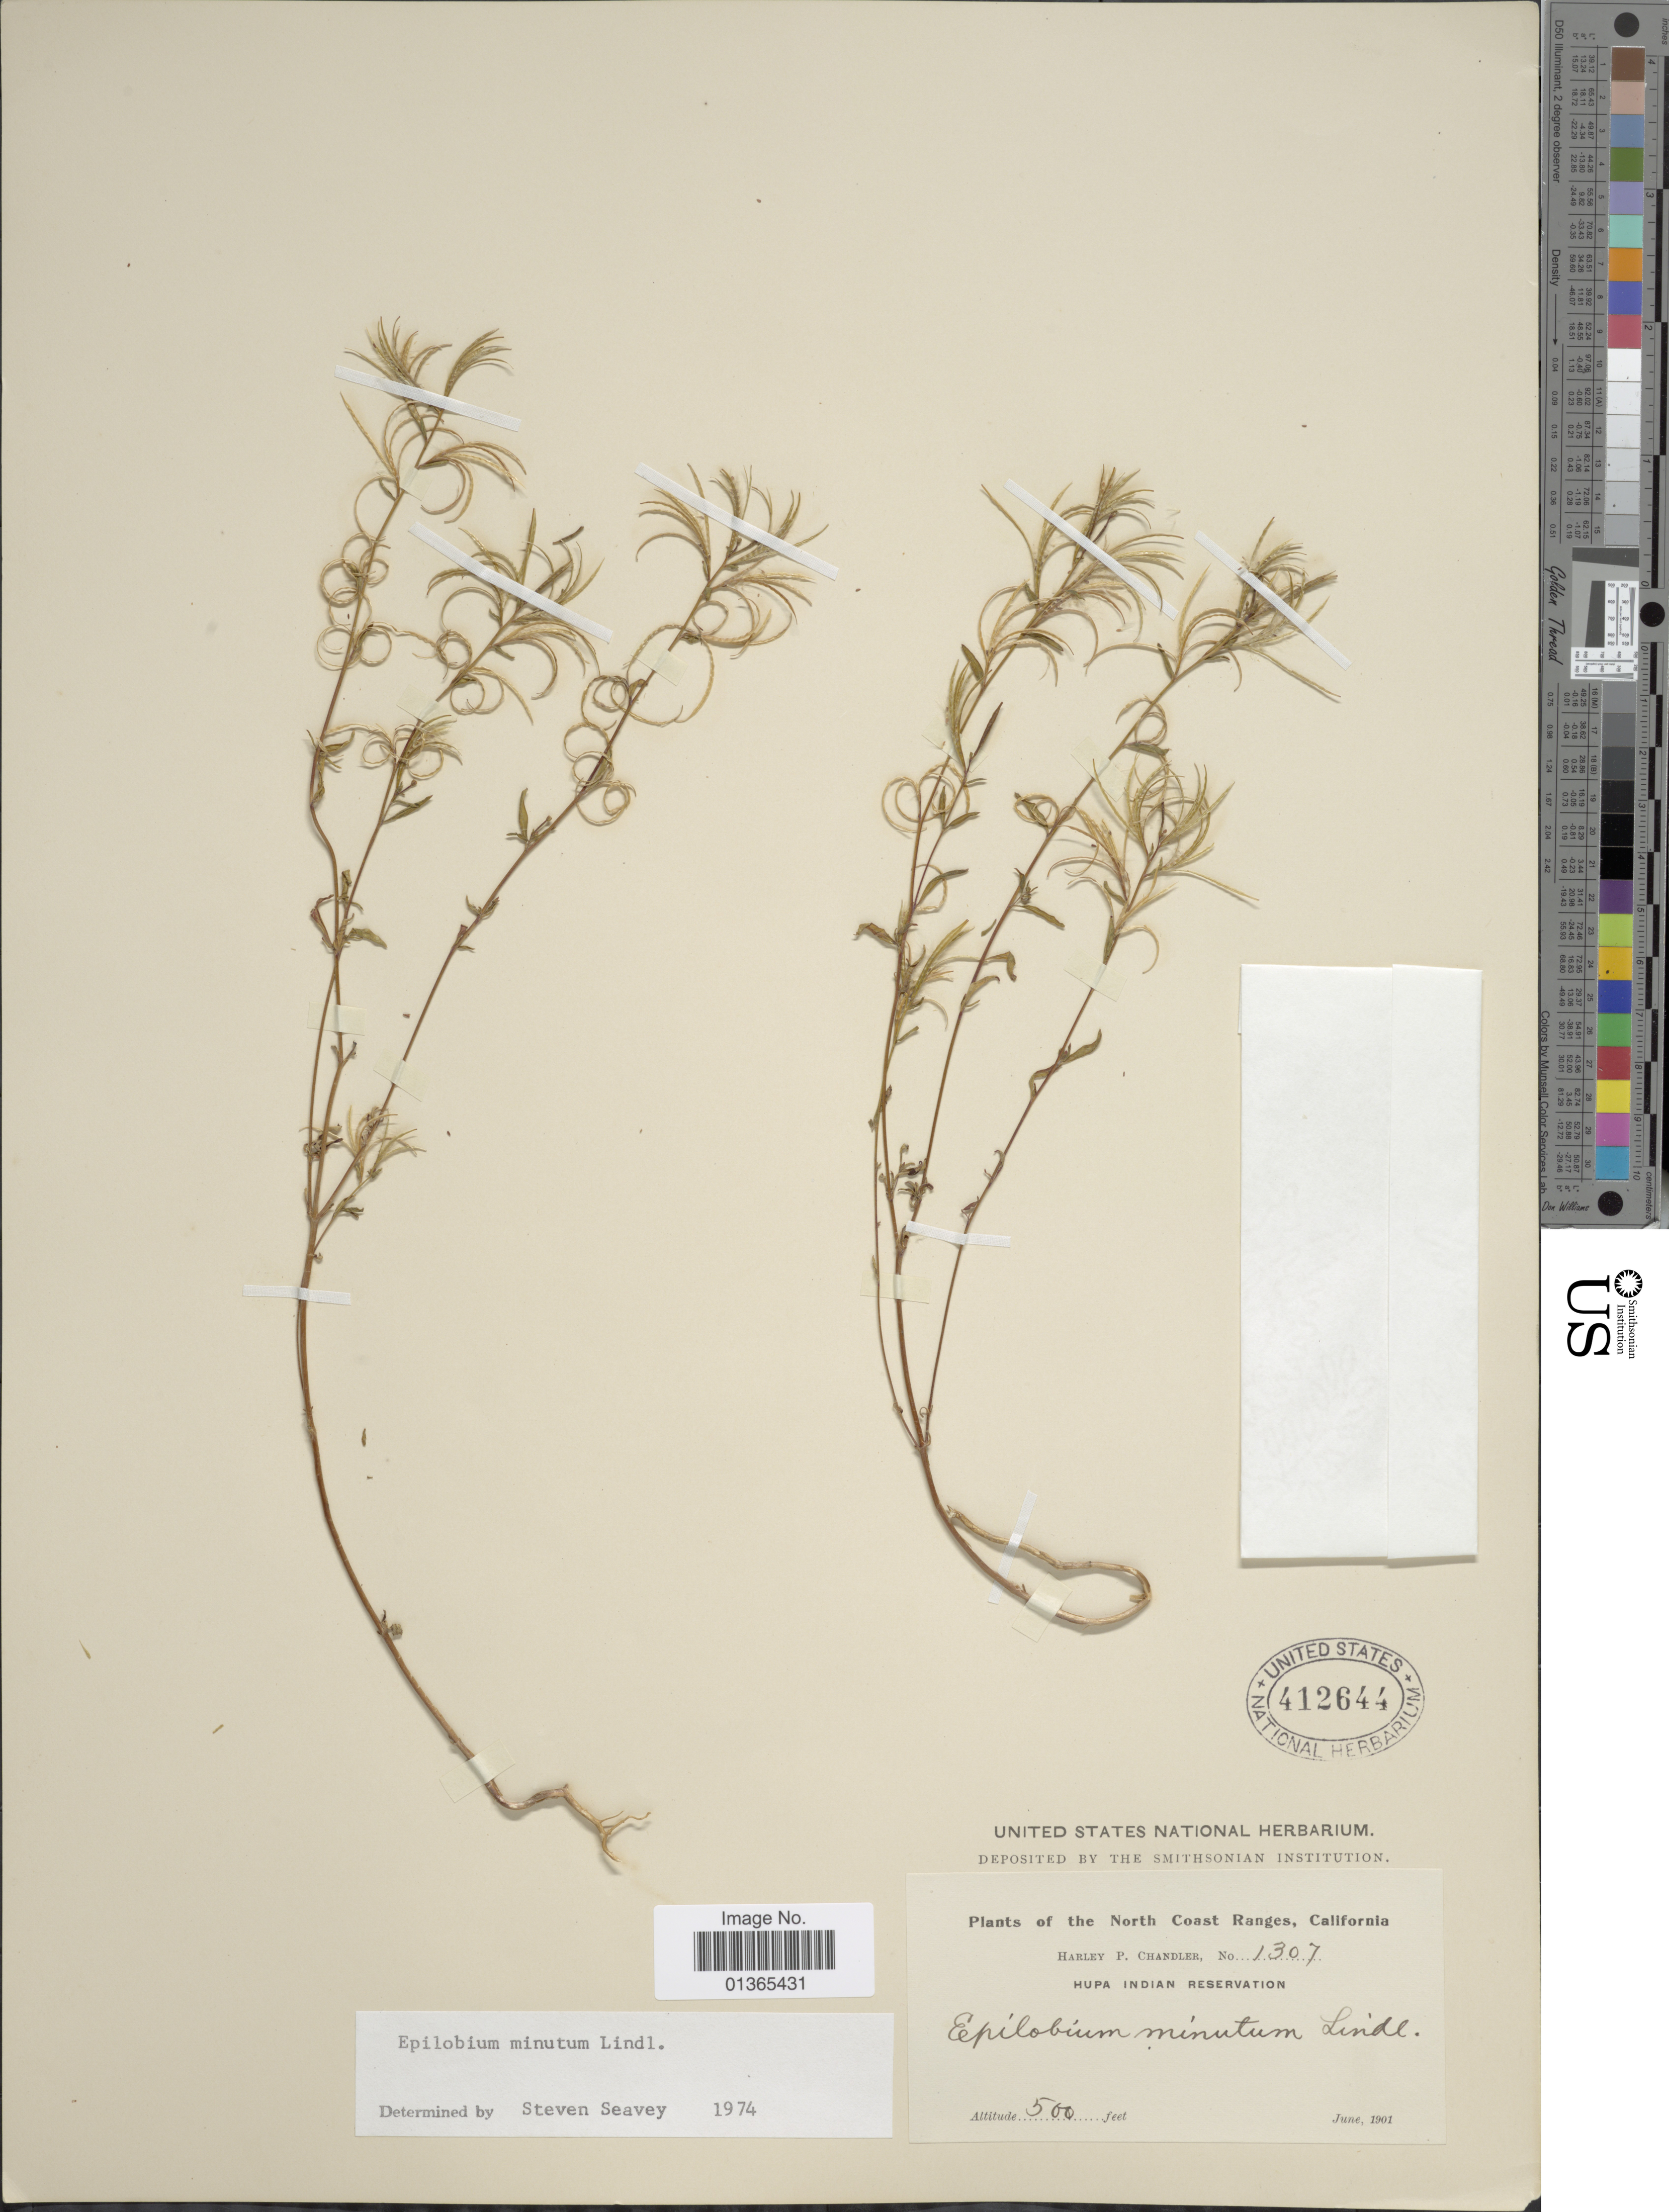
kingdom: Plantae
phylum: Tracheophyta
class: Magnoliopsida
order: Myrtales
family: Onagraceae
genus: Epilobium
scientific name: Epilobium minutum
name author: Lindl. ex Lehm.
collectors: H. Chandler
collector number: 1307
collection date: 1901-06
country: United States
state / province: California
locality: North Coast Ranges. Hupa Indian Reservation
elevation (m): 152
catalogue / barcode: US 412644